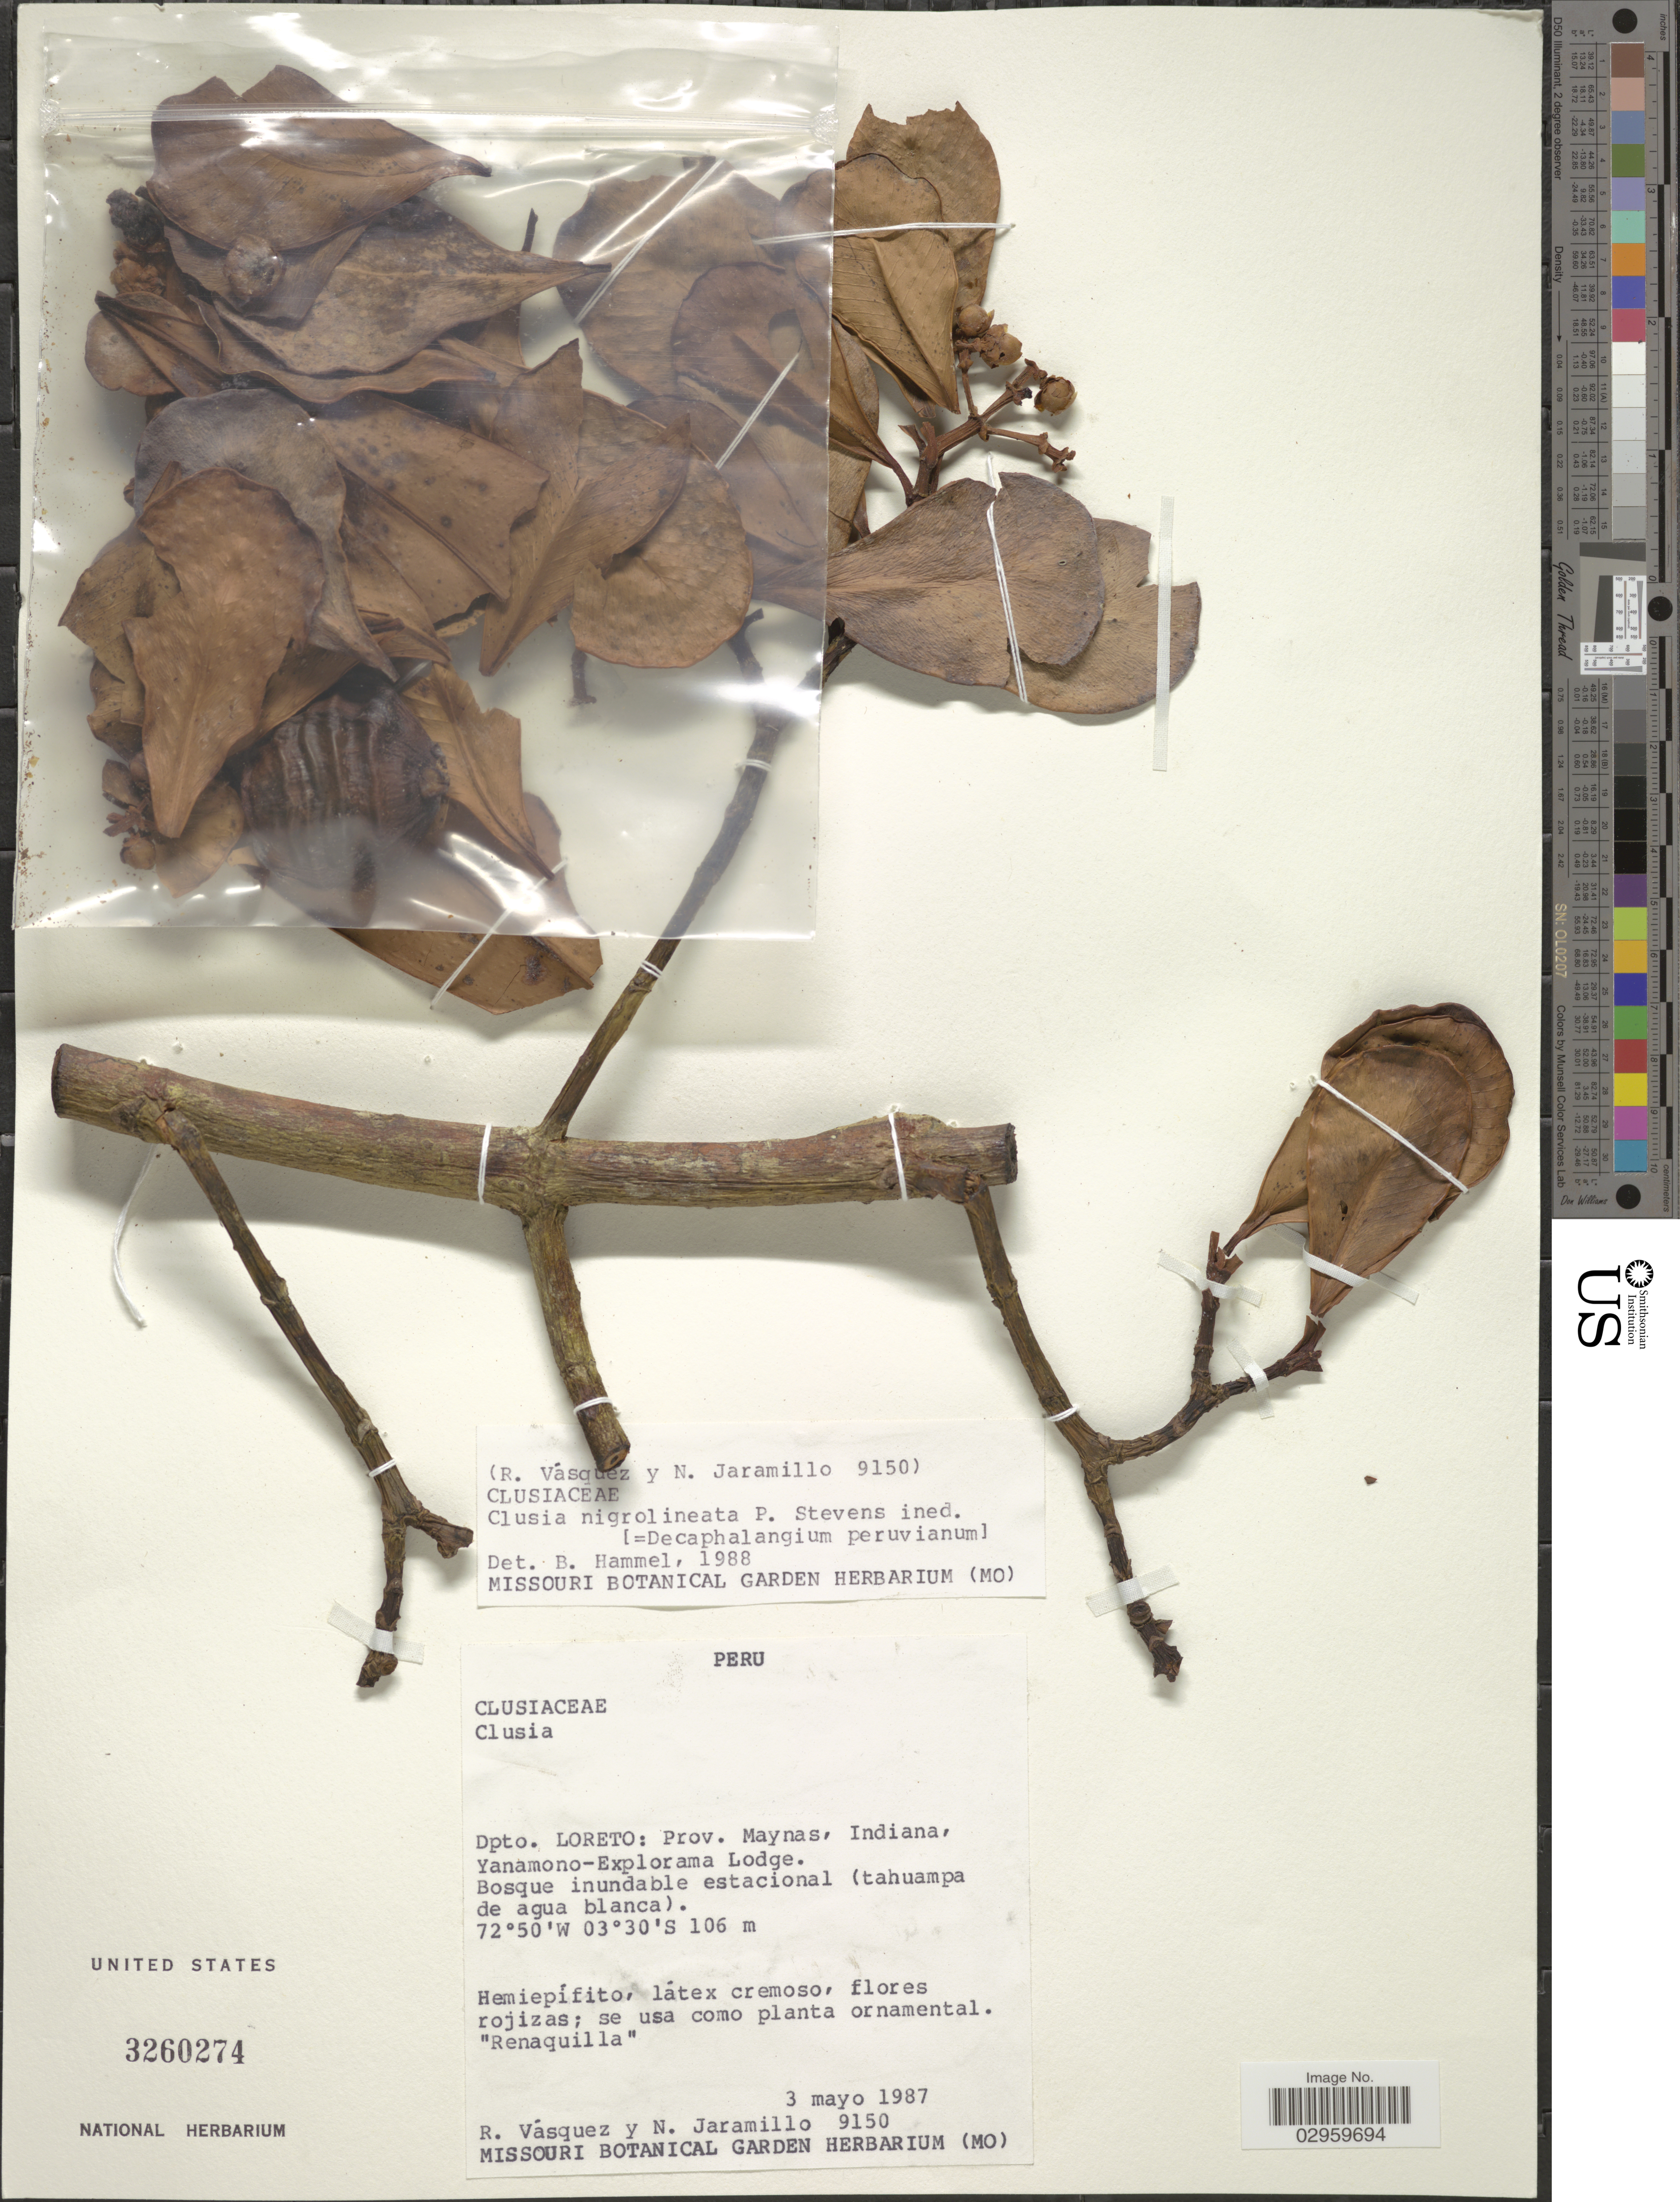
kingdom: Plantae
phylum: Tracheophyta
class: Magnoliopsida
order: Malpighiales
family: Clusiaceae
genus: Clusia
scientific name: Clusia nigrolineata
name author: P.F. Stevens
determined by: Hammel, Barry E., (MO), Missouri Botanical Garden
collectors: R. Vásquez & N. Jaramillo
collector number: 9150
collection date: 1987-05-03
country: Peru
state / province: Loreto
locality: Dpto. Loreto: Prov. Maynas, Indiana, Yanamono-Explorama Lodge. Bosque inundable estacional (tahuampa de agua blanca).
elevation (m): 106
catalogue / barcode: US 3260274